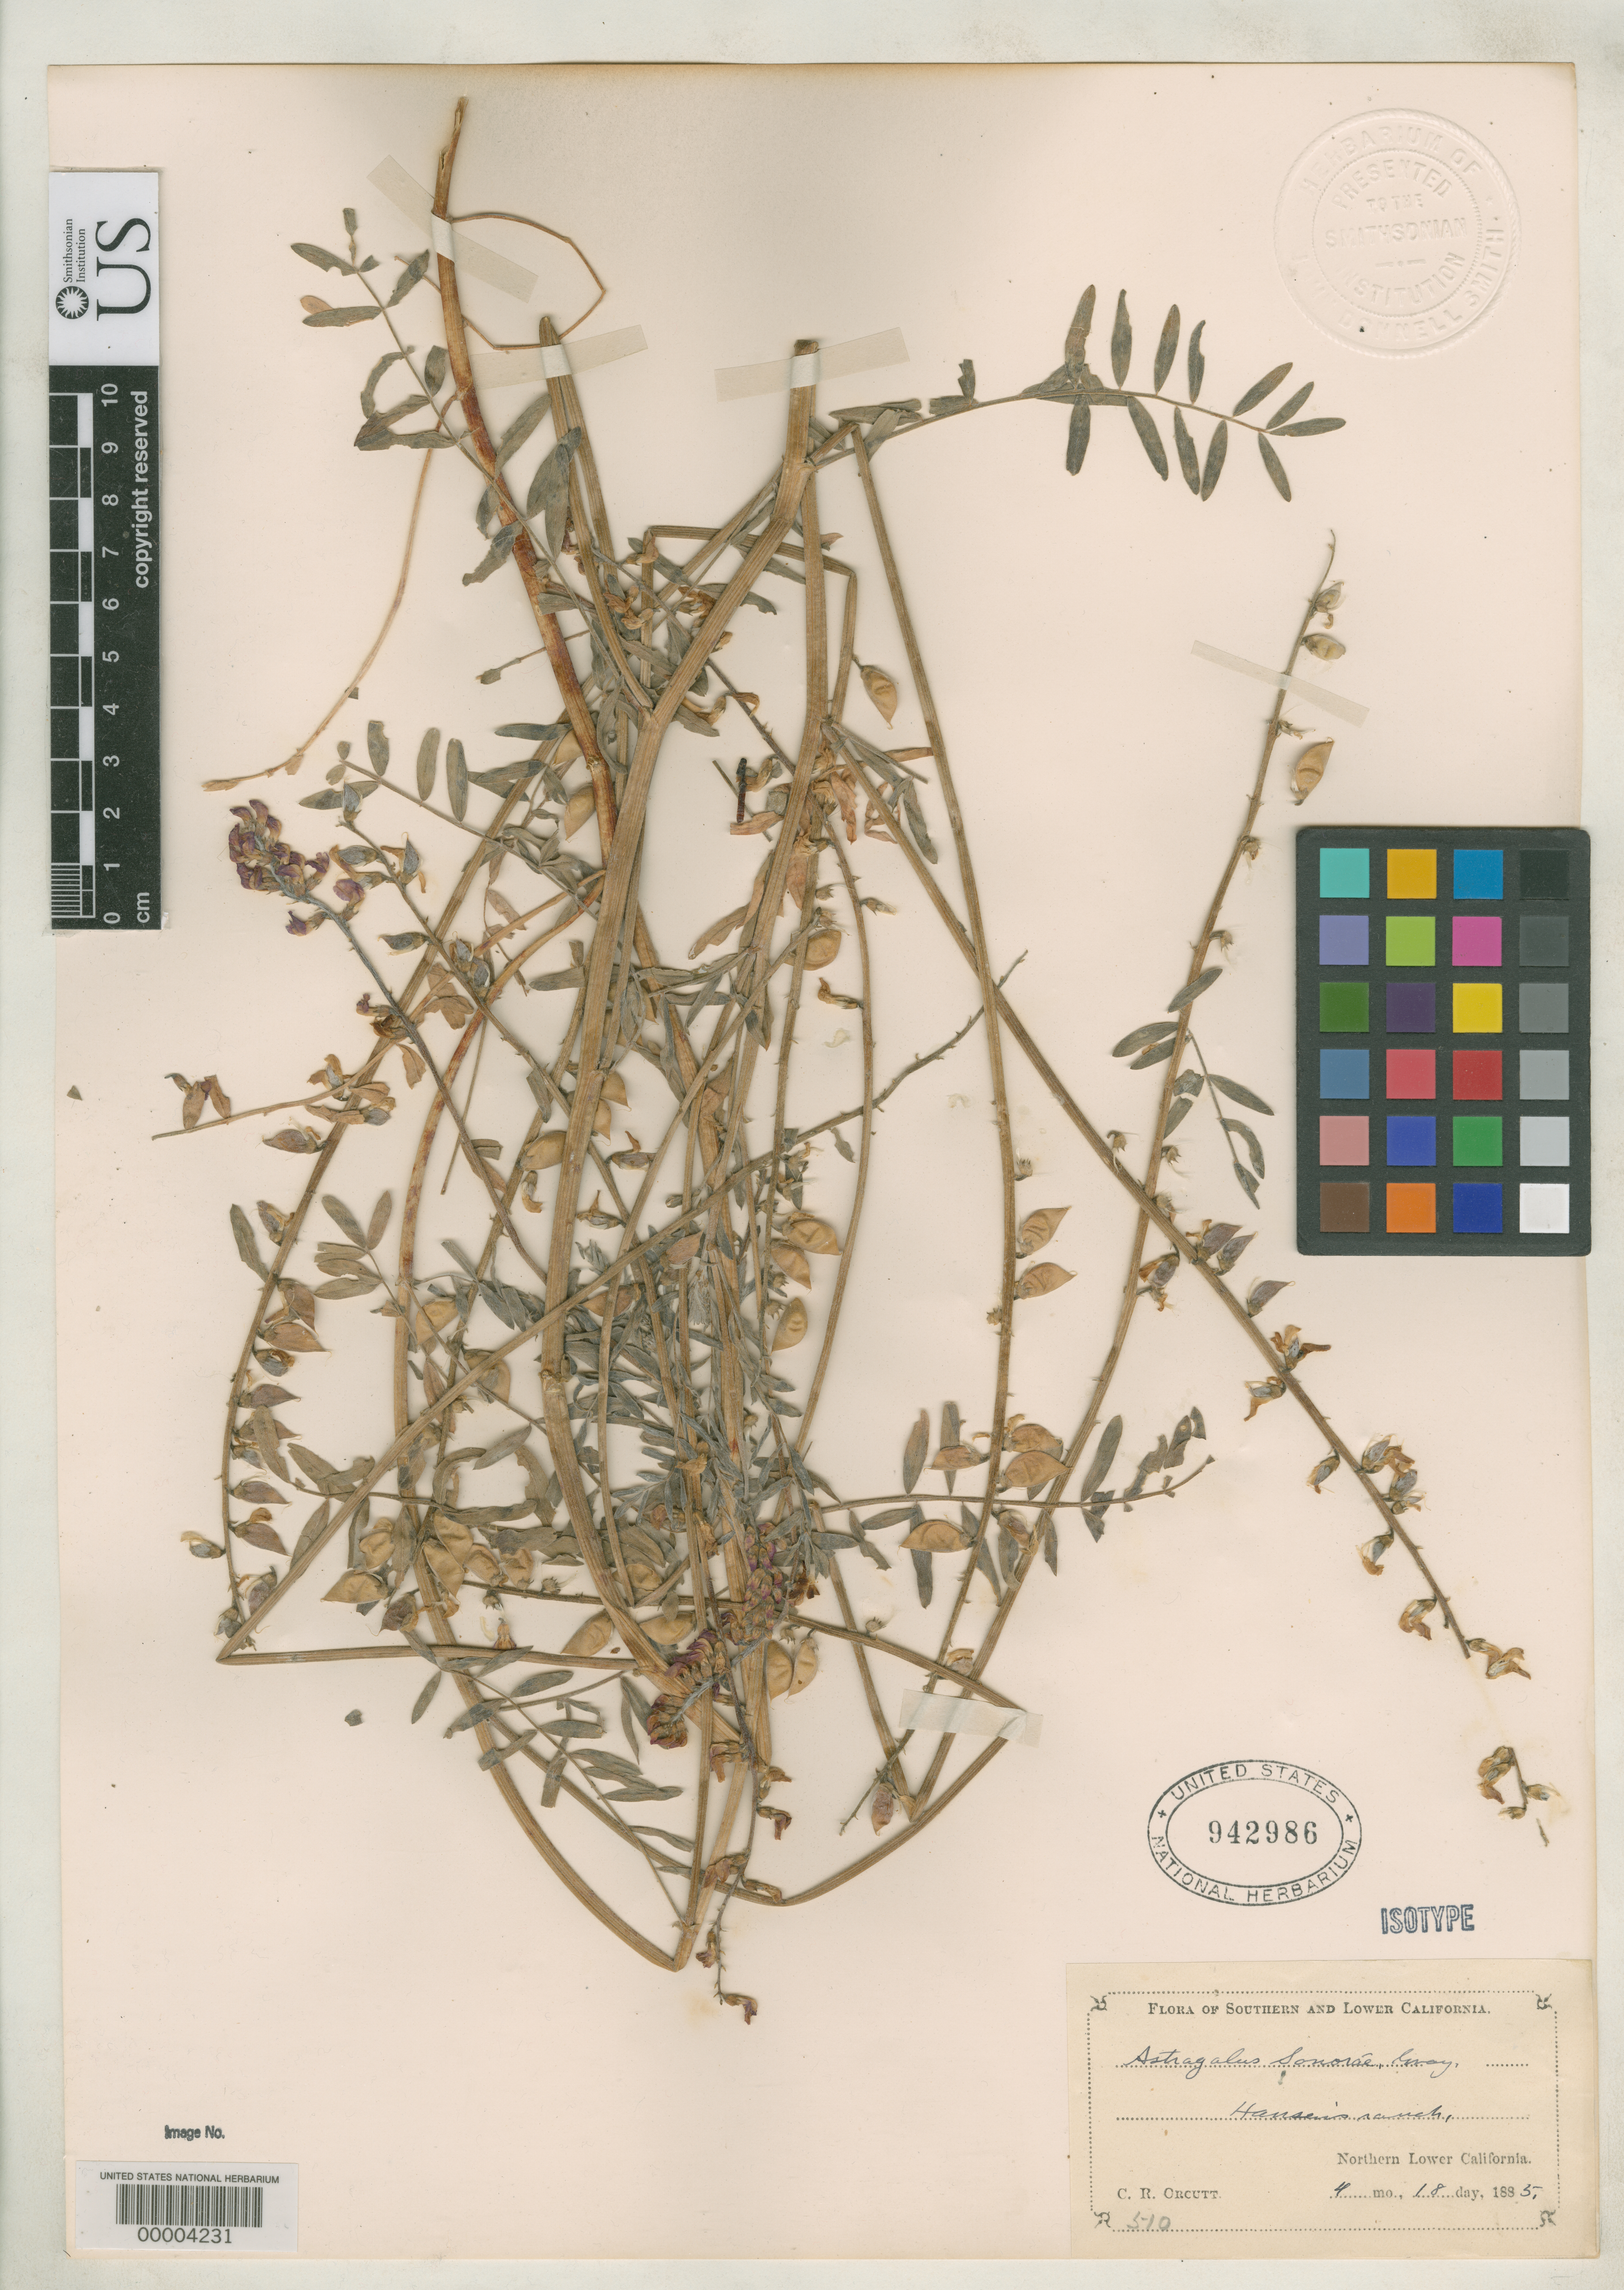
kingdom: Plantae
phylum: Tracheophyta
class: Magnoliopsida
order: Fabales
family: Fabaceae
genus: Astragalus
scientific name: Astragalus metanus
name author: M.E. Jones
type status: Isotype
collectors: C. R. Orcutt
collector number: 510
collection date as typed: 18 Apr 1885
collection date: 1885-04-18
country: Mexico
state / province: Baja California Norte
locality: Hansen's Ranch.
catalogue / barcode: US 942986